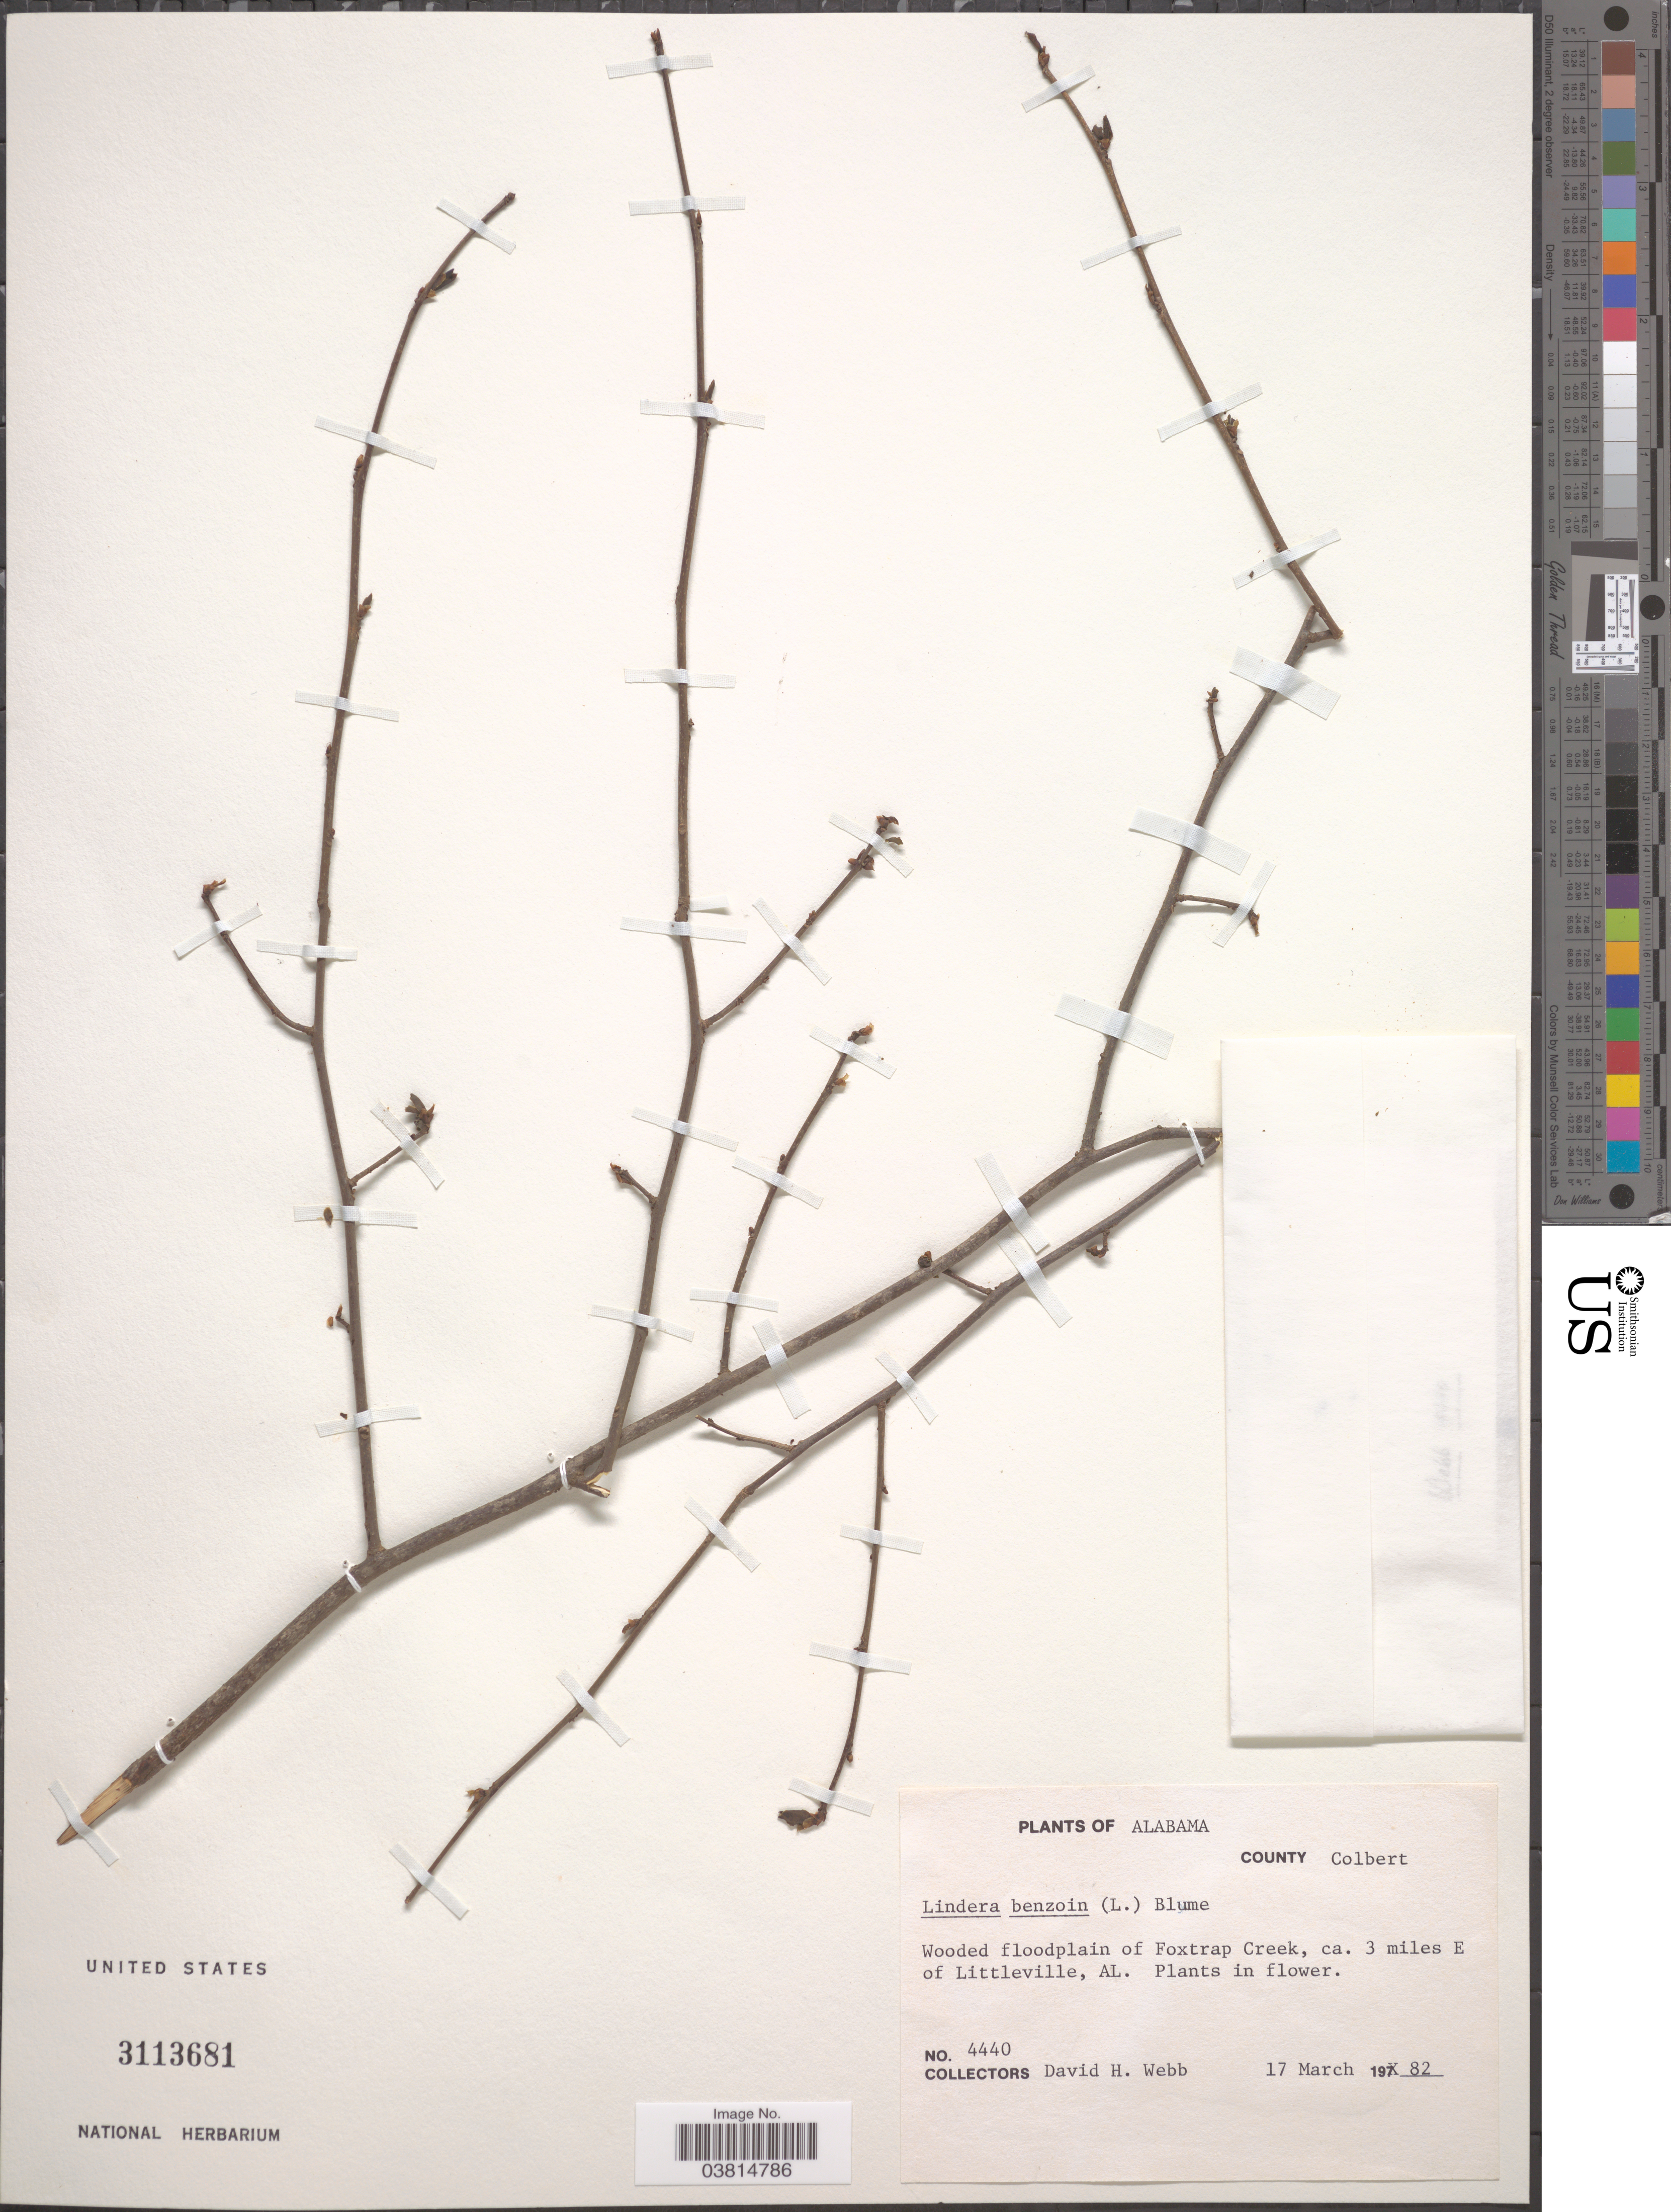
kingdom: Plantae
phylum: Tracheophyta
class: Magnoliopsida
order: Laurales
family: Lauraceae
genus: Lindera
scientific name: Lindera benzoin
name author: (L.) Blume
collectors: D. Webb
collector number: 4440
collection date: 1982-03-17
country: United States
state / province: Alabama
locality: County Colbert. Wooded floodplain of Foxtrap Creek, ca. 3 miles E of Littleville, AL.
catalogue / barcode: US 3113681